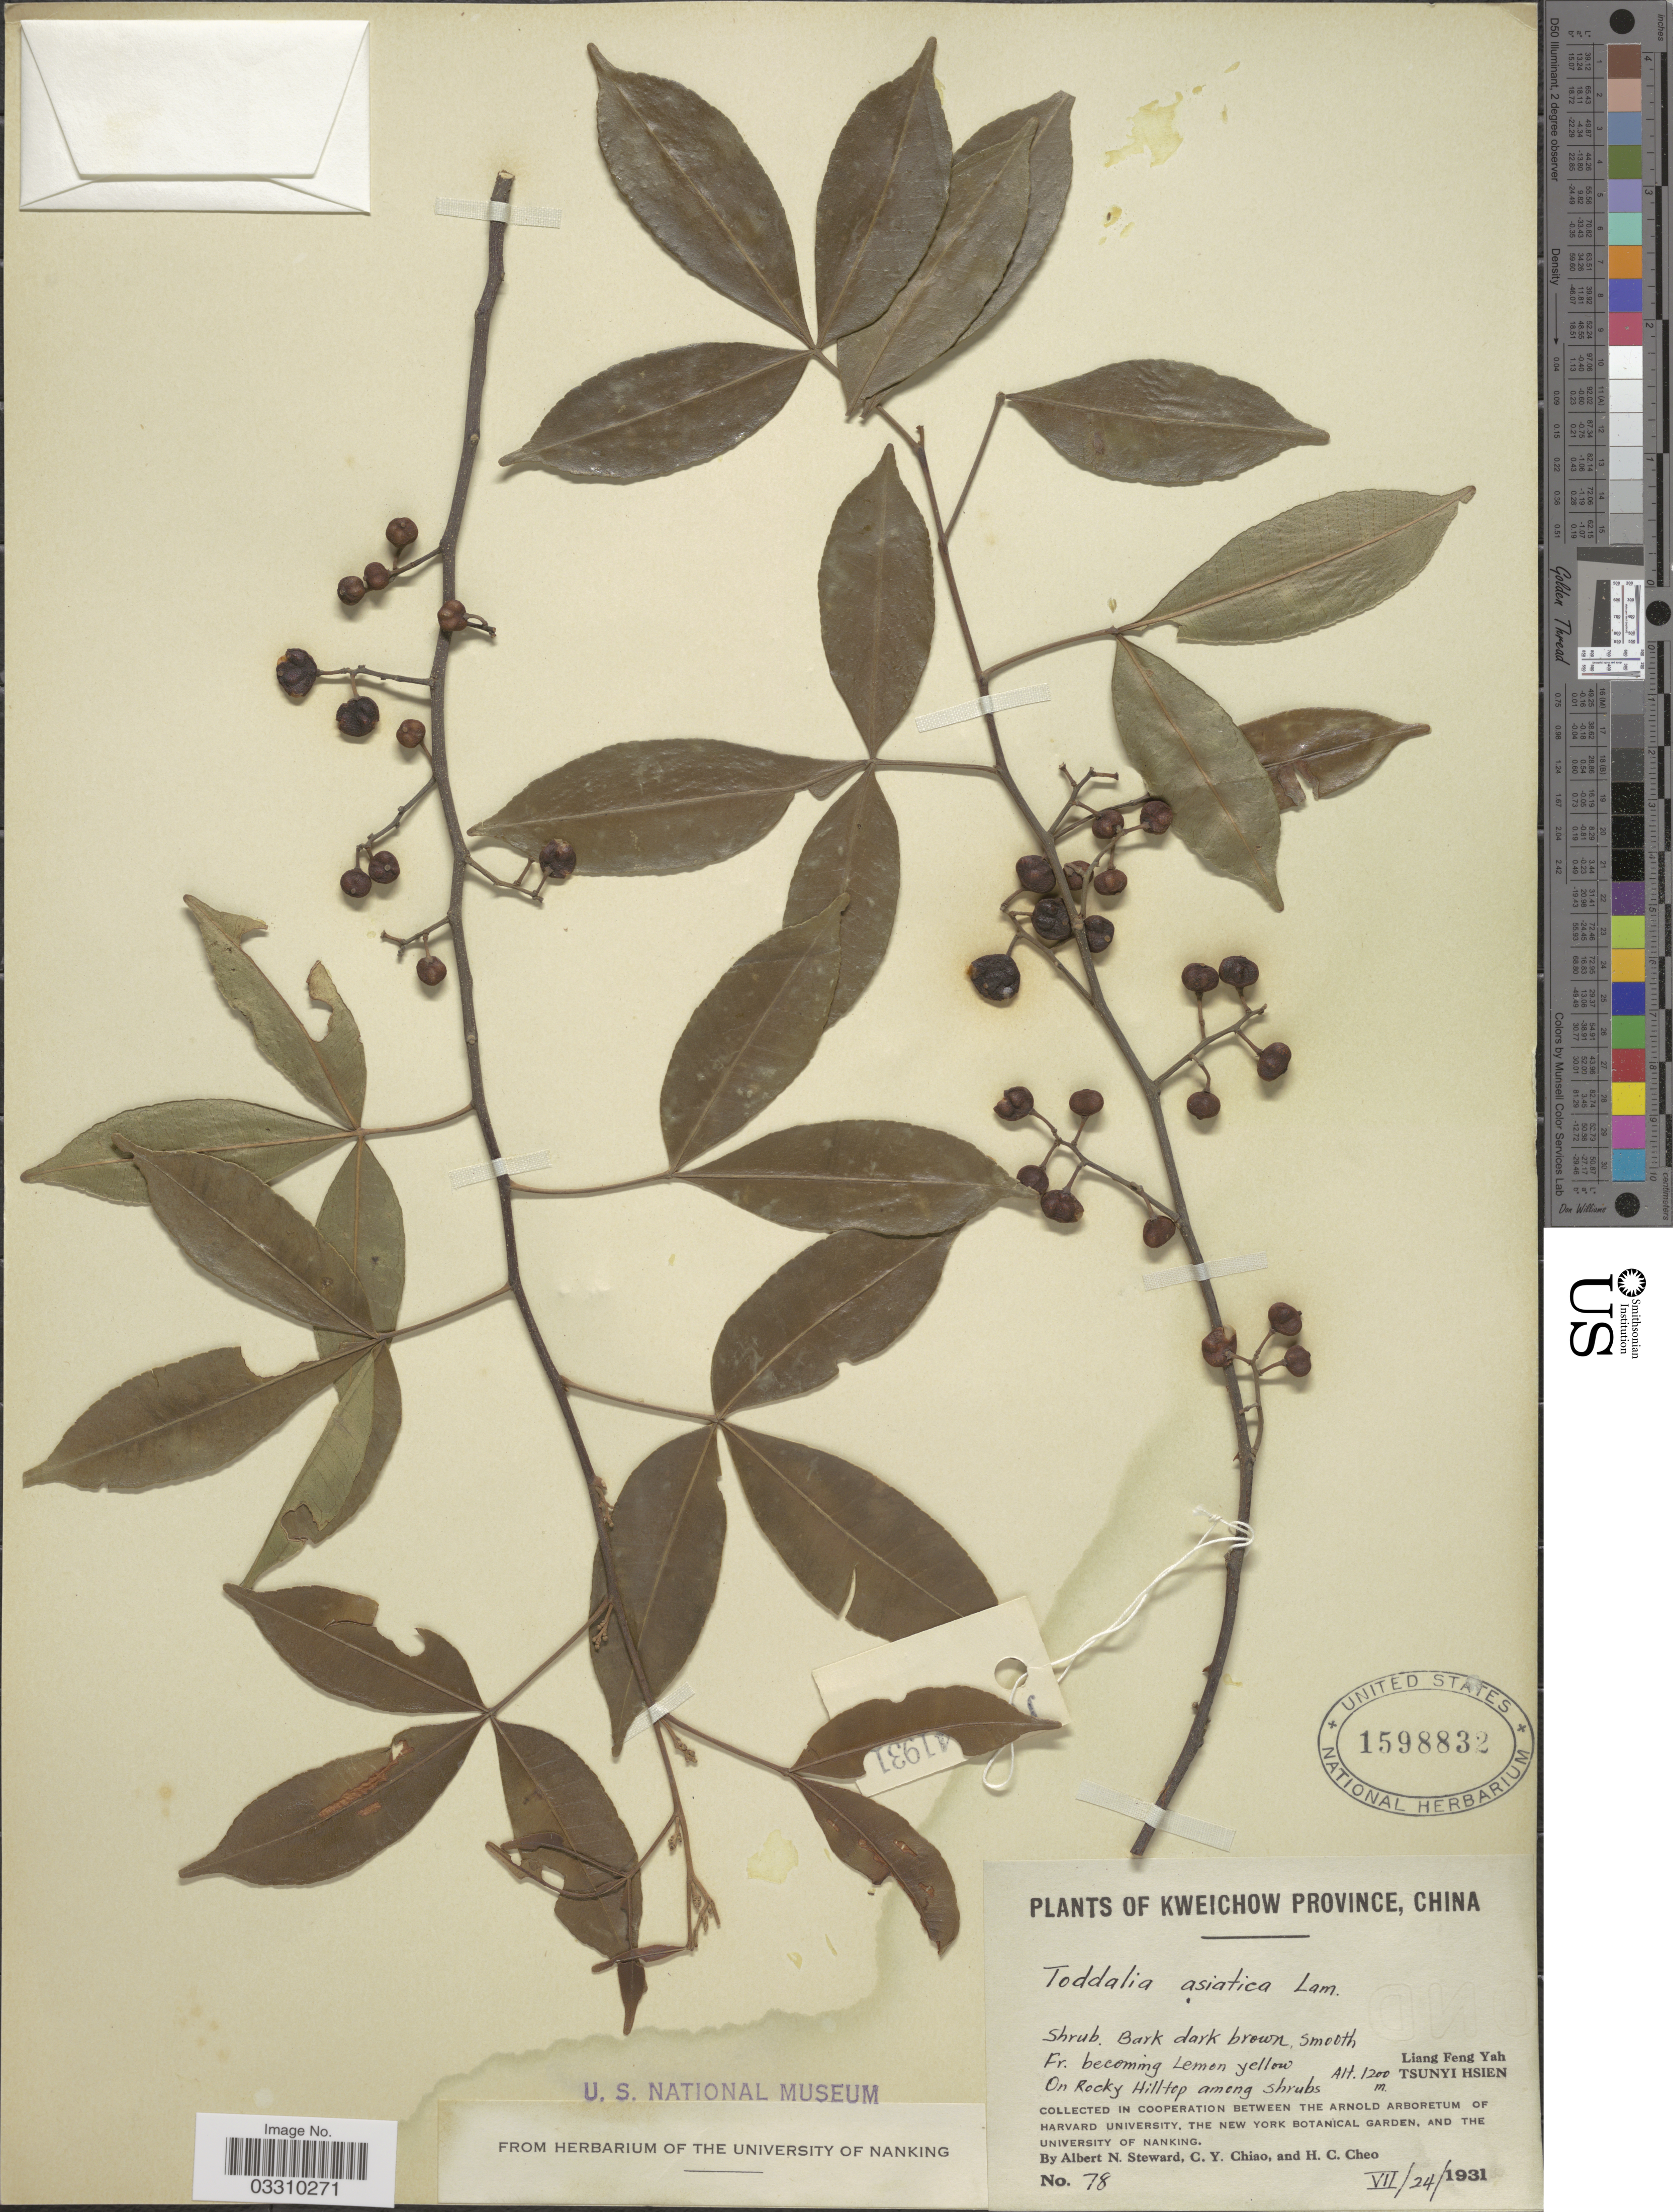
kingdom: Plantae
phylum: Tracheophyta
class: Magnoliopsida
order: Sapindales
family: Rutaceae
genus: Zanthoxylum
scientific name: Zanthoxylum asiaticum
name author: (L.) Appelhans et al.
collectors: A. N. Steward, C. Y. Chiao & H. Cheo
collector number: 78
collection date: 1931-07-24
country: China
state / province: Guizhou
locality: Kweichow Province. Liang Feng Yah. Tsunyi Hsien.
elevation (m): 1200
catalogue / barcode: US 1598832